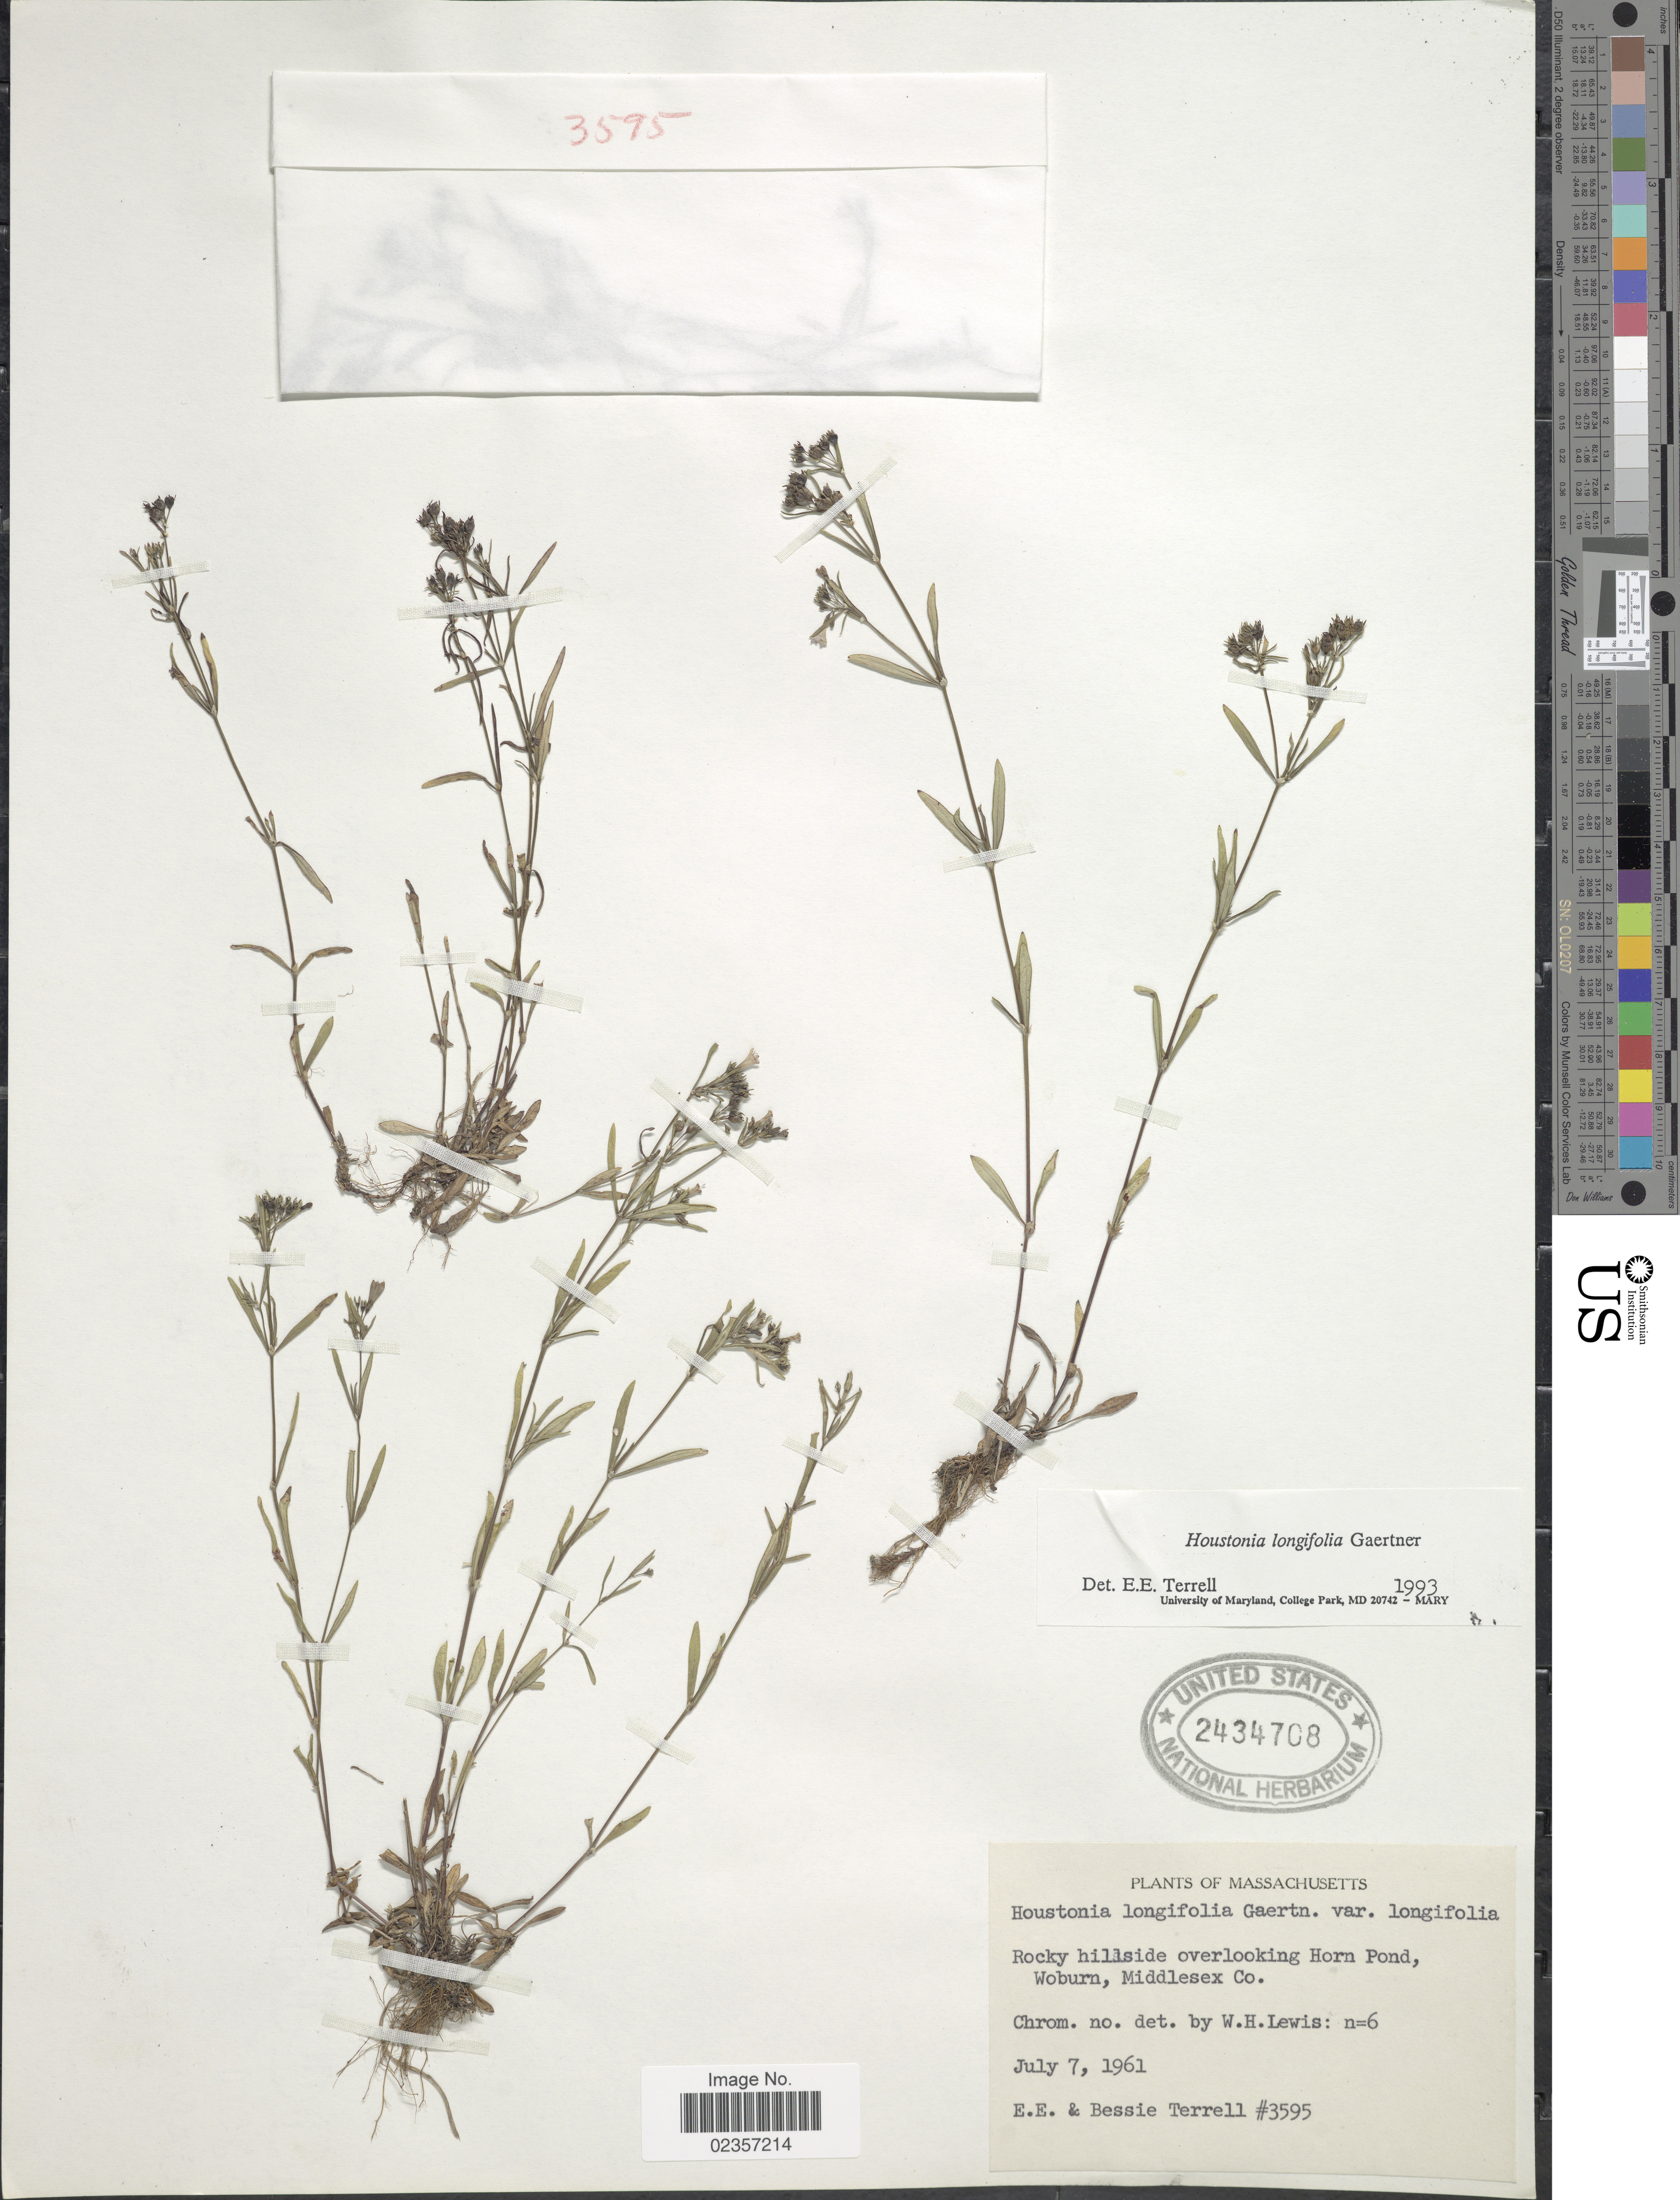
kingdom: Plantae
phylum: Tracheophyta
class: Magnoliopsida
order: Gentianales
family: Rubiaceae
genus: Houstonia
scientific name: Houstonia longifolia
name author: Gaertn.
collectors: E. E. Terrell & B. Terrell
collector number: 3595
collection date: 1961-07-07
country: United States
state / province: Massachusetts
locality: Rocky hillside overlooking Horn Pond, Woburn, Middlesex Co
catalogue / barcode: US 2434708